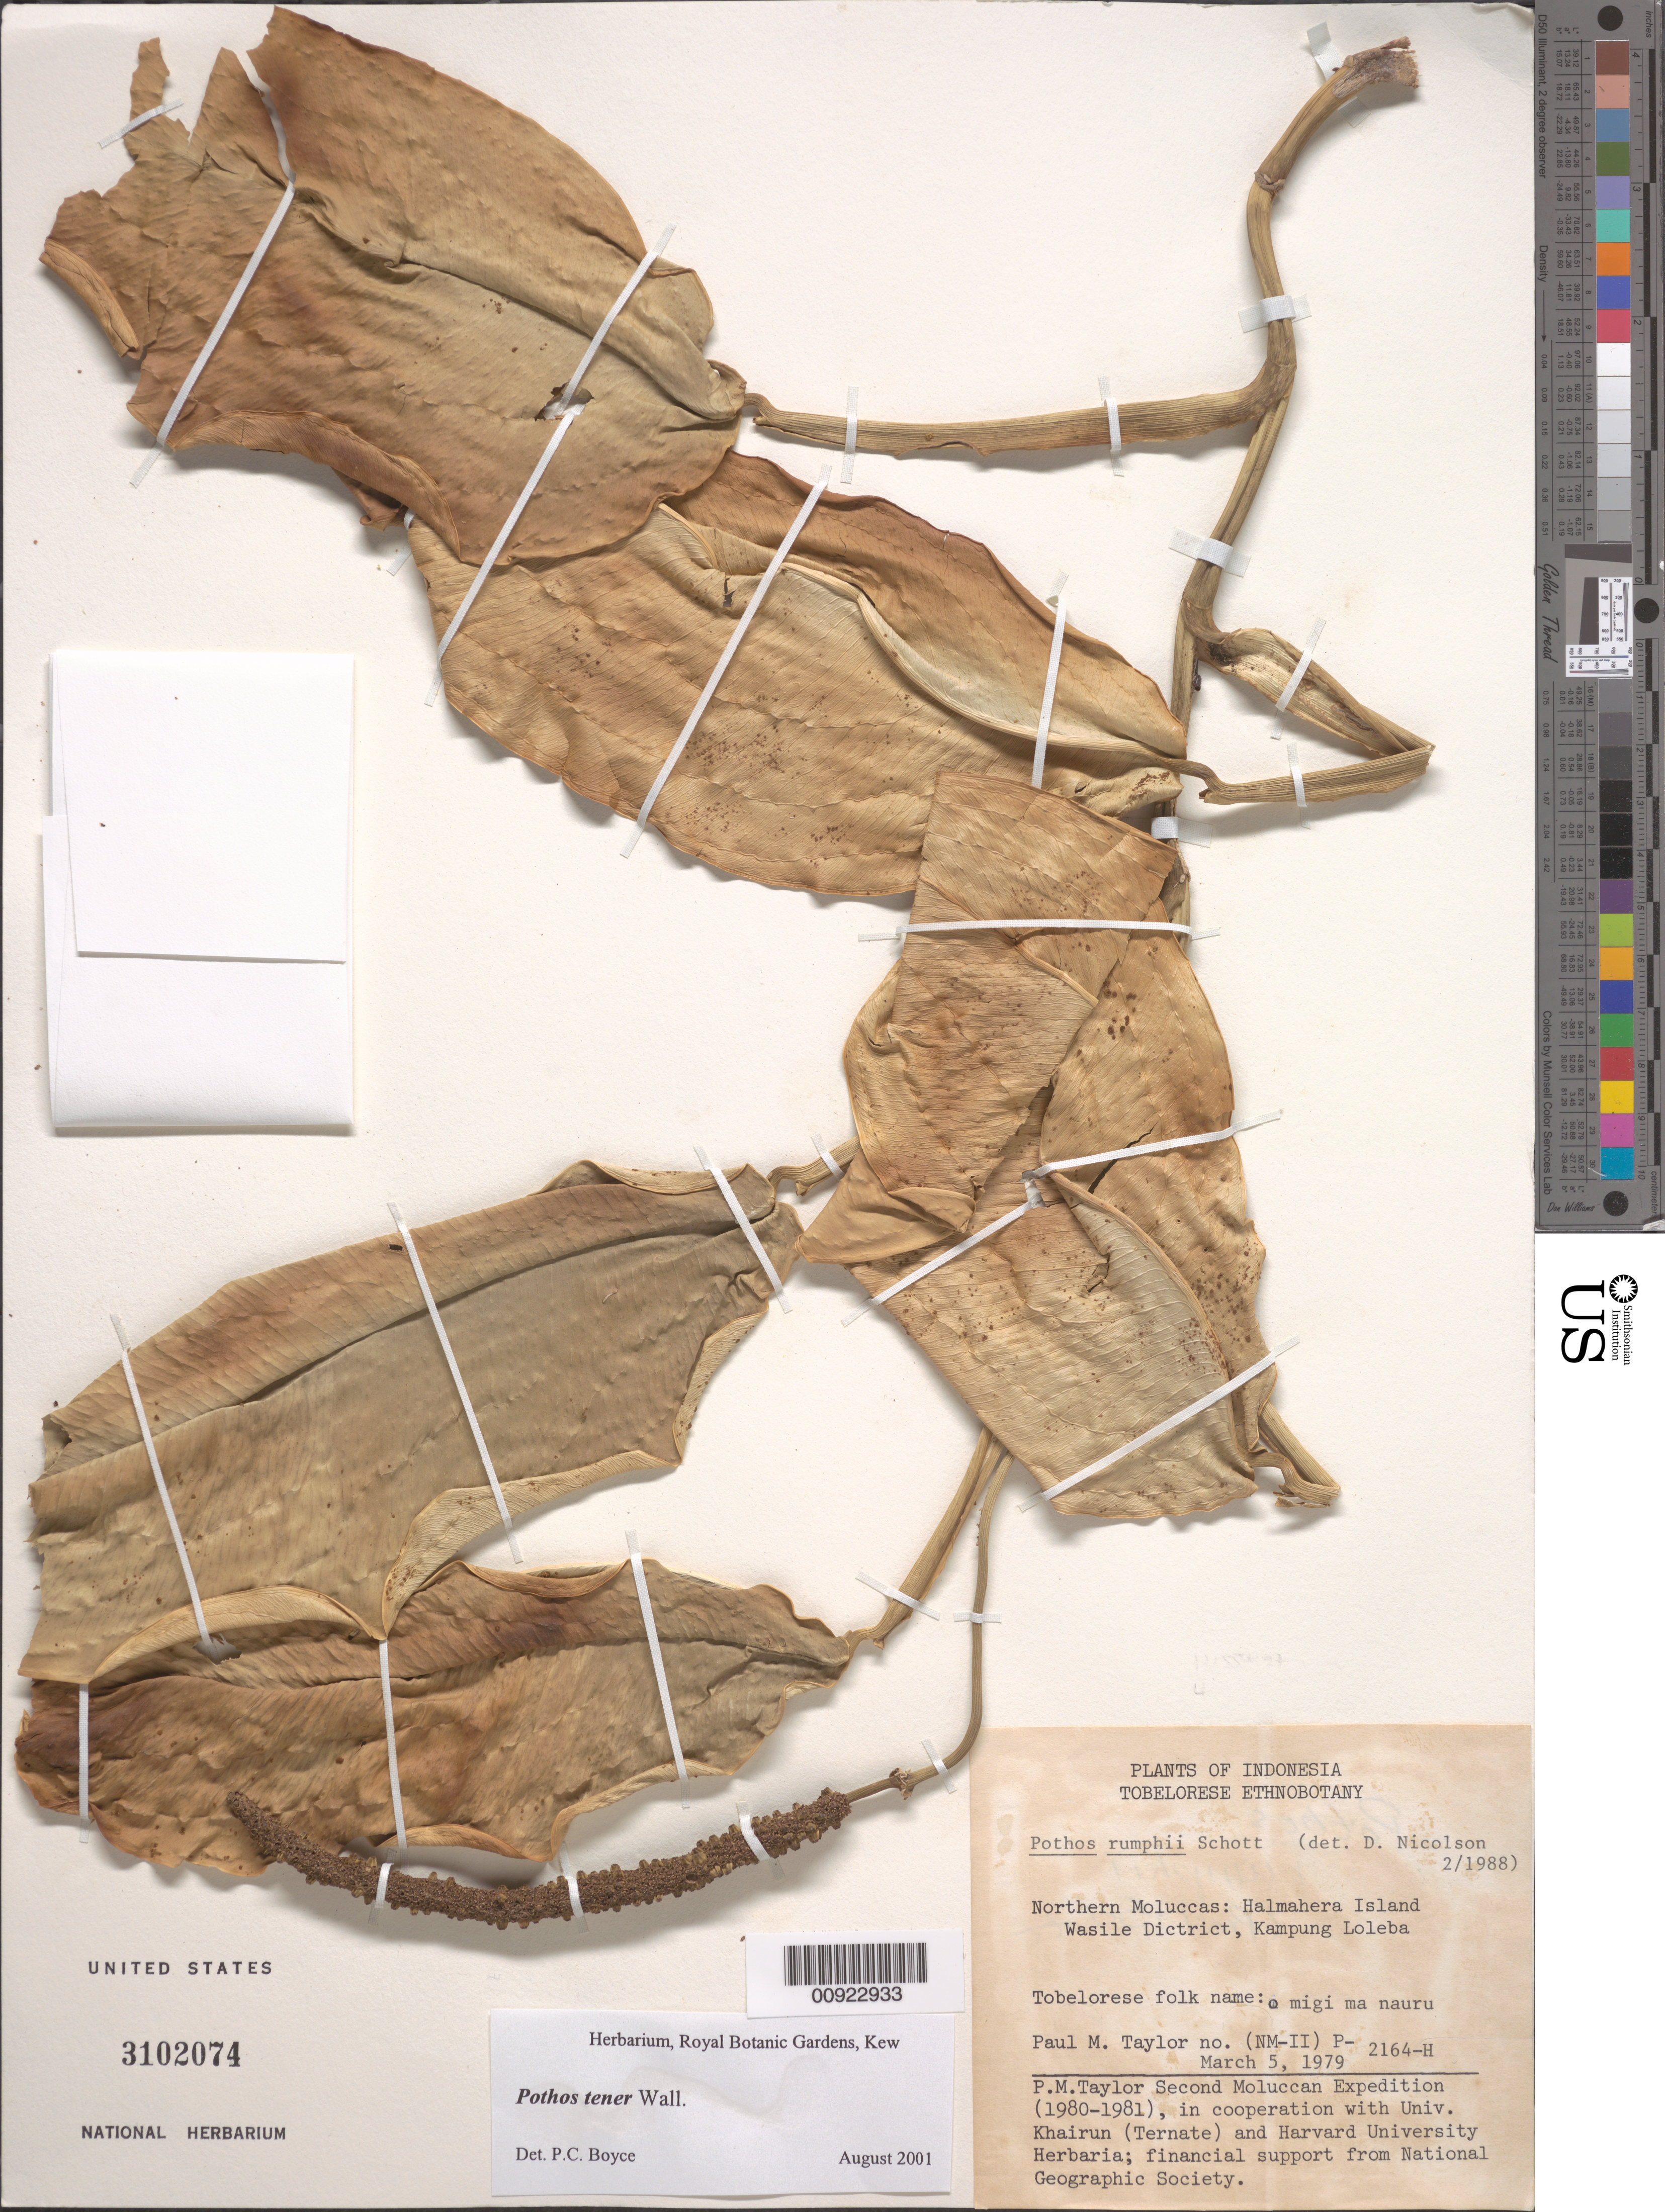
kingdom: Plantae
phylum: Tracheophyta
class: Liliopsida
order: Alismatales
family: Araceae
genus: Pothos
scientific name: Pothos tener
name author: Wall.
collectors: P. M. Taylor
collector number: P 2164 H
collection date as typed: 05 Mar 1979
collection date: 1979-03-05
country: Indonesia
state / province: Maluku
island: Halmahera I.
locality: Wasile District, Kampung Loleba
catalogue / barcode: US 3102074